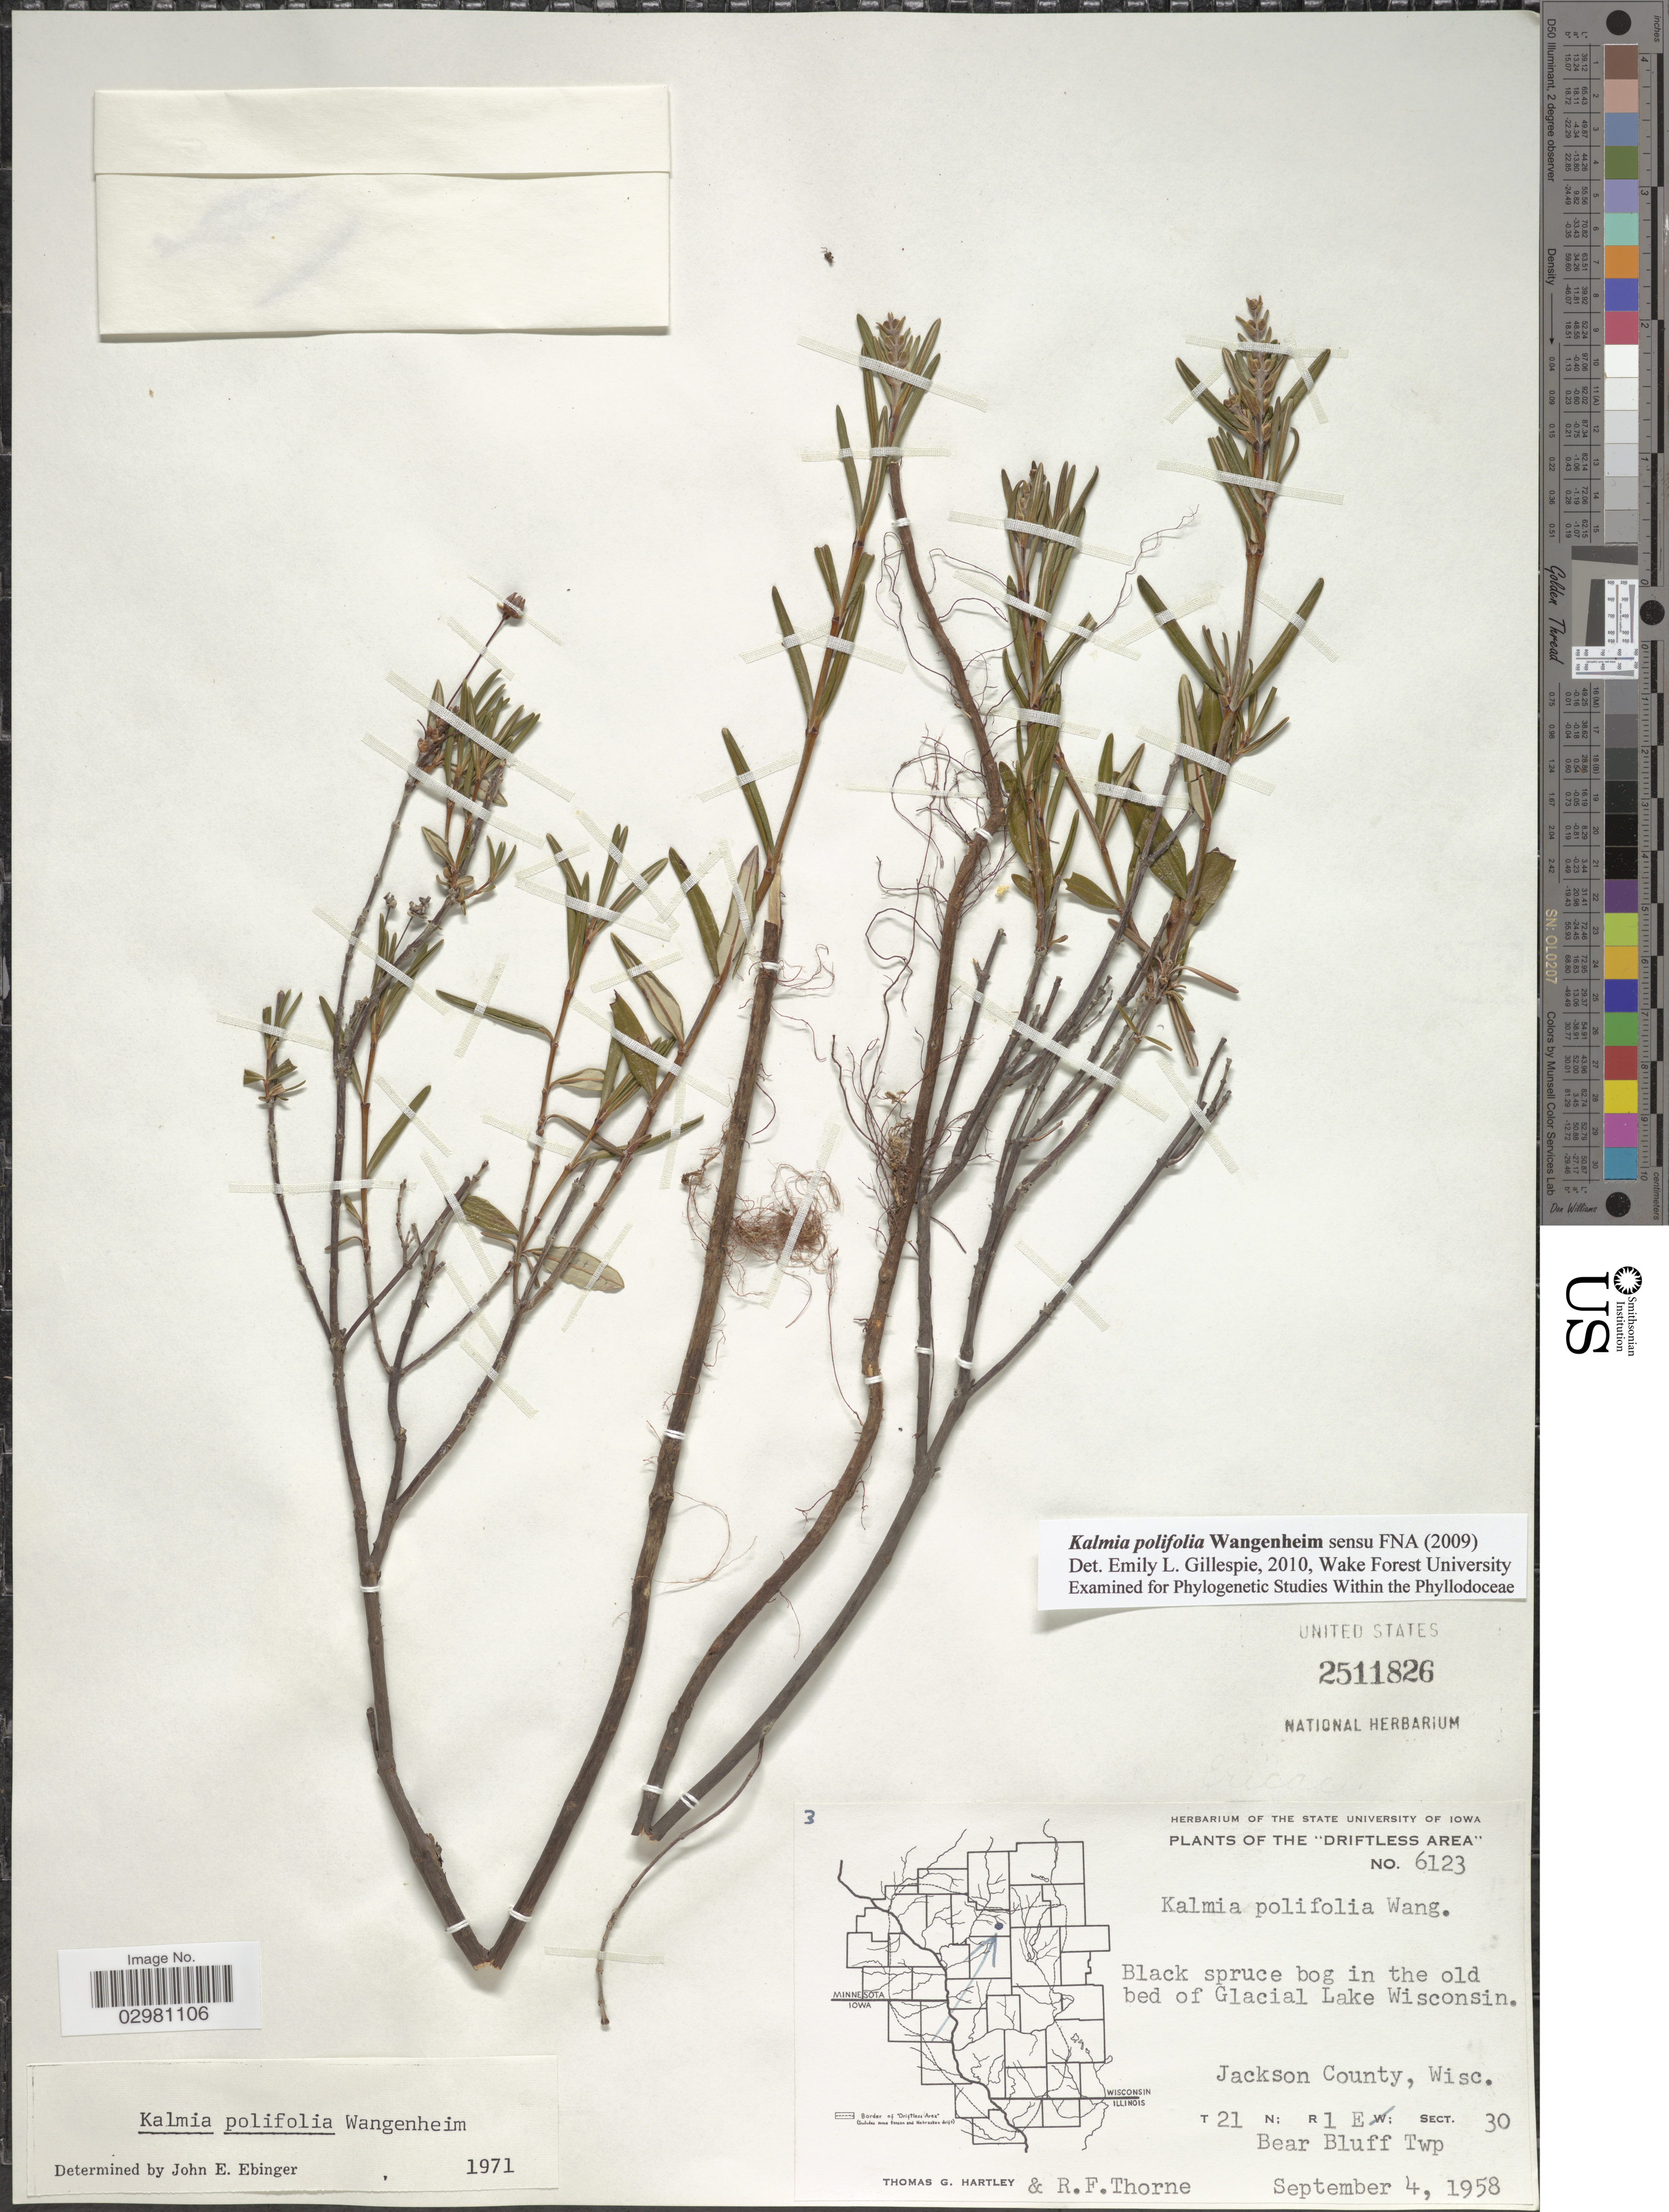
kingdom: Plantae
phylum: Tracheophyta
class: Magnoliopsida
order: Ericales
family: Ericaceae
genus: Kalmia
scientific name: Kalmia polifolia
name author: Wangenh.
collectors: T. G. Hartley & R. Thorne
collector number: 6123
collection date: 1958-09-04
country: United States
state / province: Wisconsin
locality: Driftless Area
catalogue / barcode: US 2511826